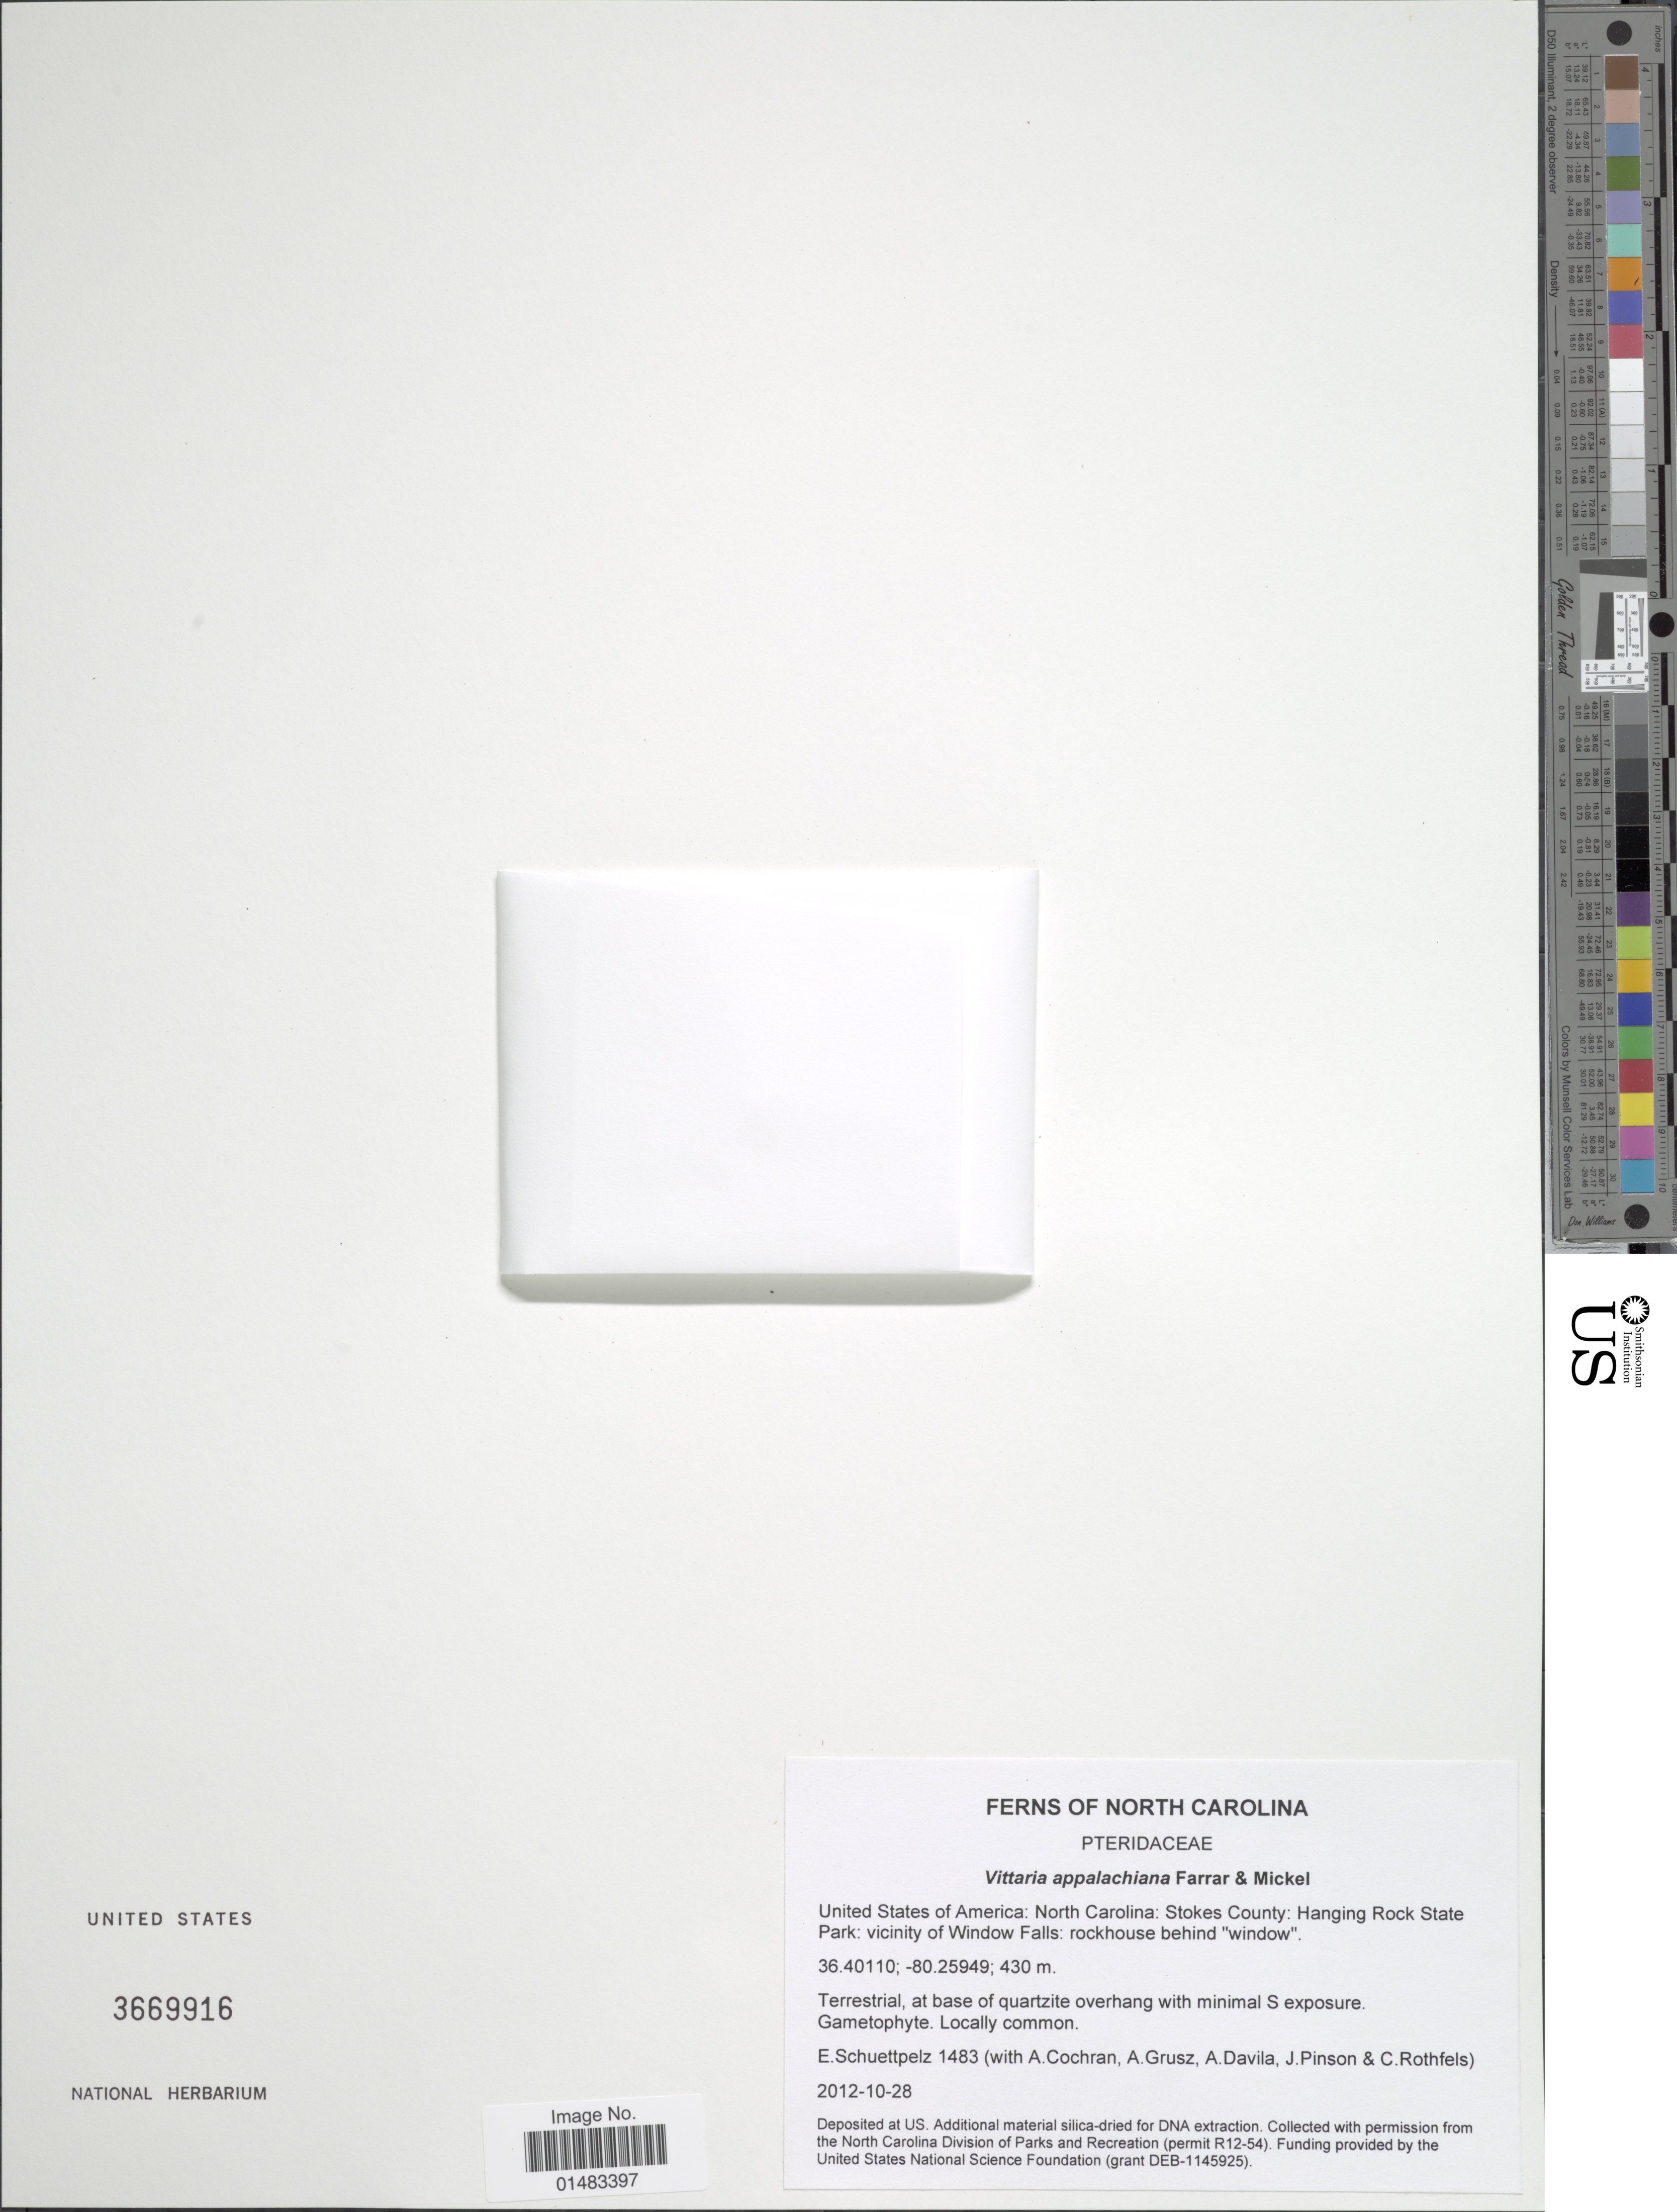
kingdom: Plantae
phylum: Tracheophyta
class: Polypodiopsida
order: Polypodiales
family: Pteridaceae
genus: Vittaria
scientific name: Vittaria appalachiana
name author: Farrar & Mickel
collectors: E. Schuettpelz, A. Cochran, A. Grusz, A. Davila & et al.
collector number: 1483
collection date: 2012-10-28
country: United States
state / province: North Carolina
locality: Ferns of North Carolina, Stokes County: Hanging Rock State Park; vicinity of Windows Falls: rockhouse behind " window" Terrestrial, at base of quartzite overhang with minimal S exposure, gametophyte, Locally common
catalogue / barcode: US 366916